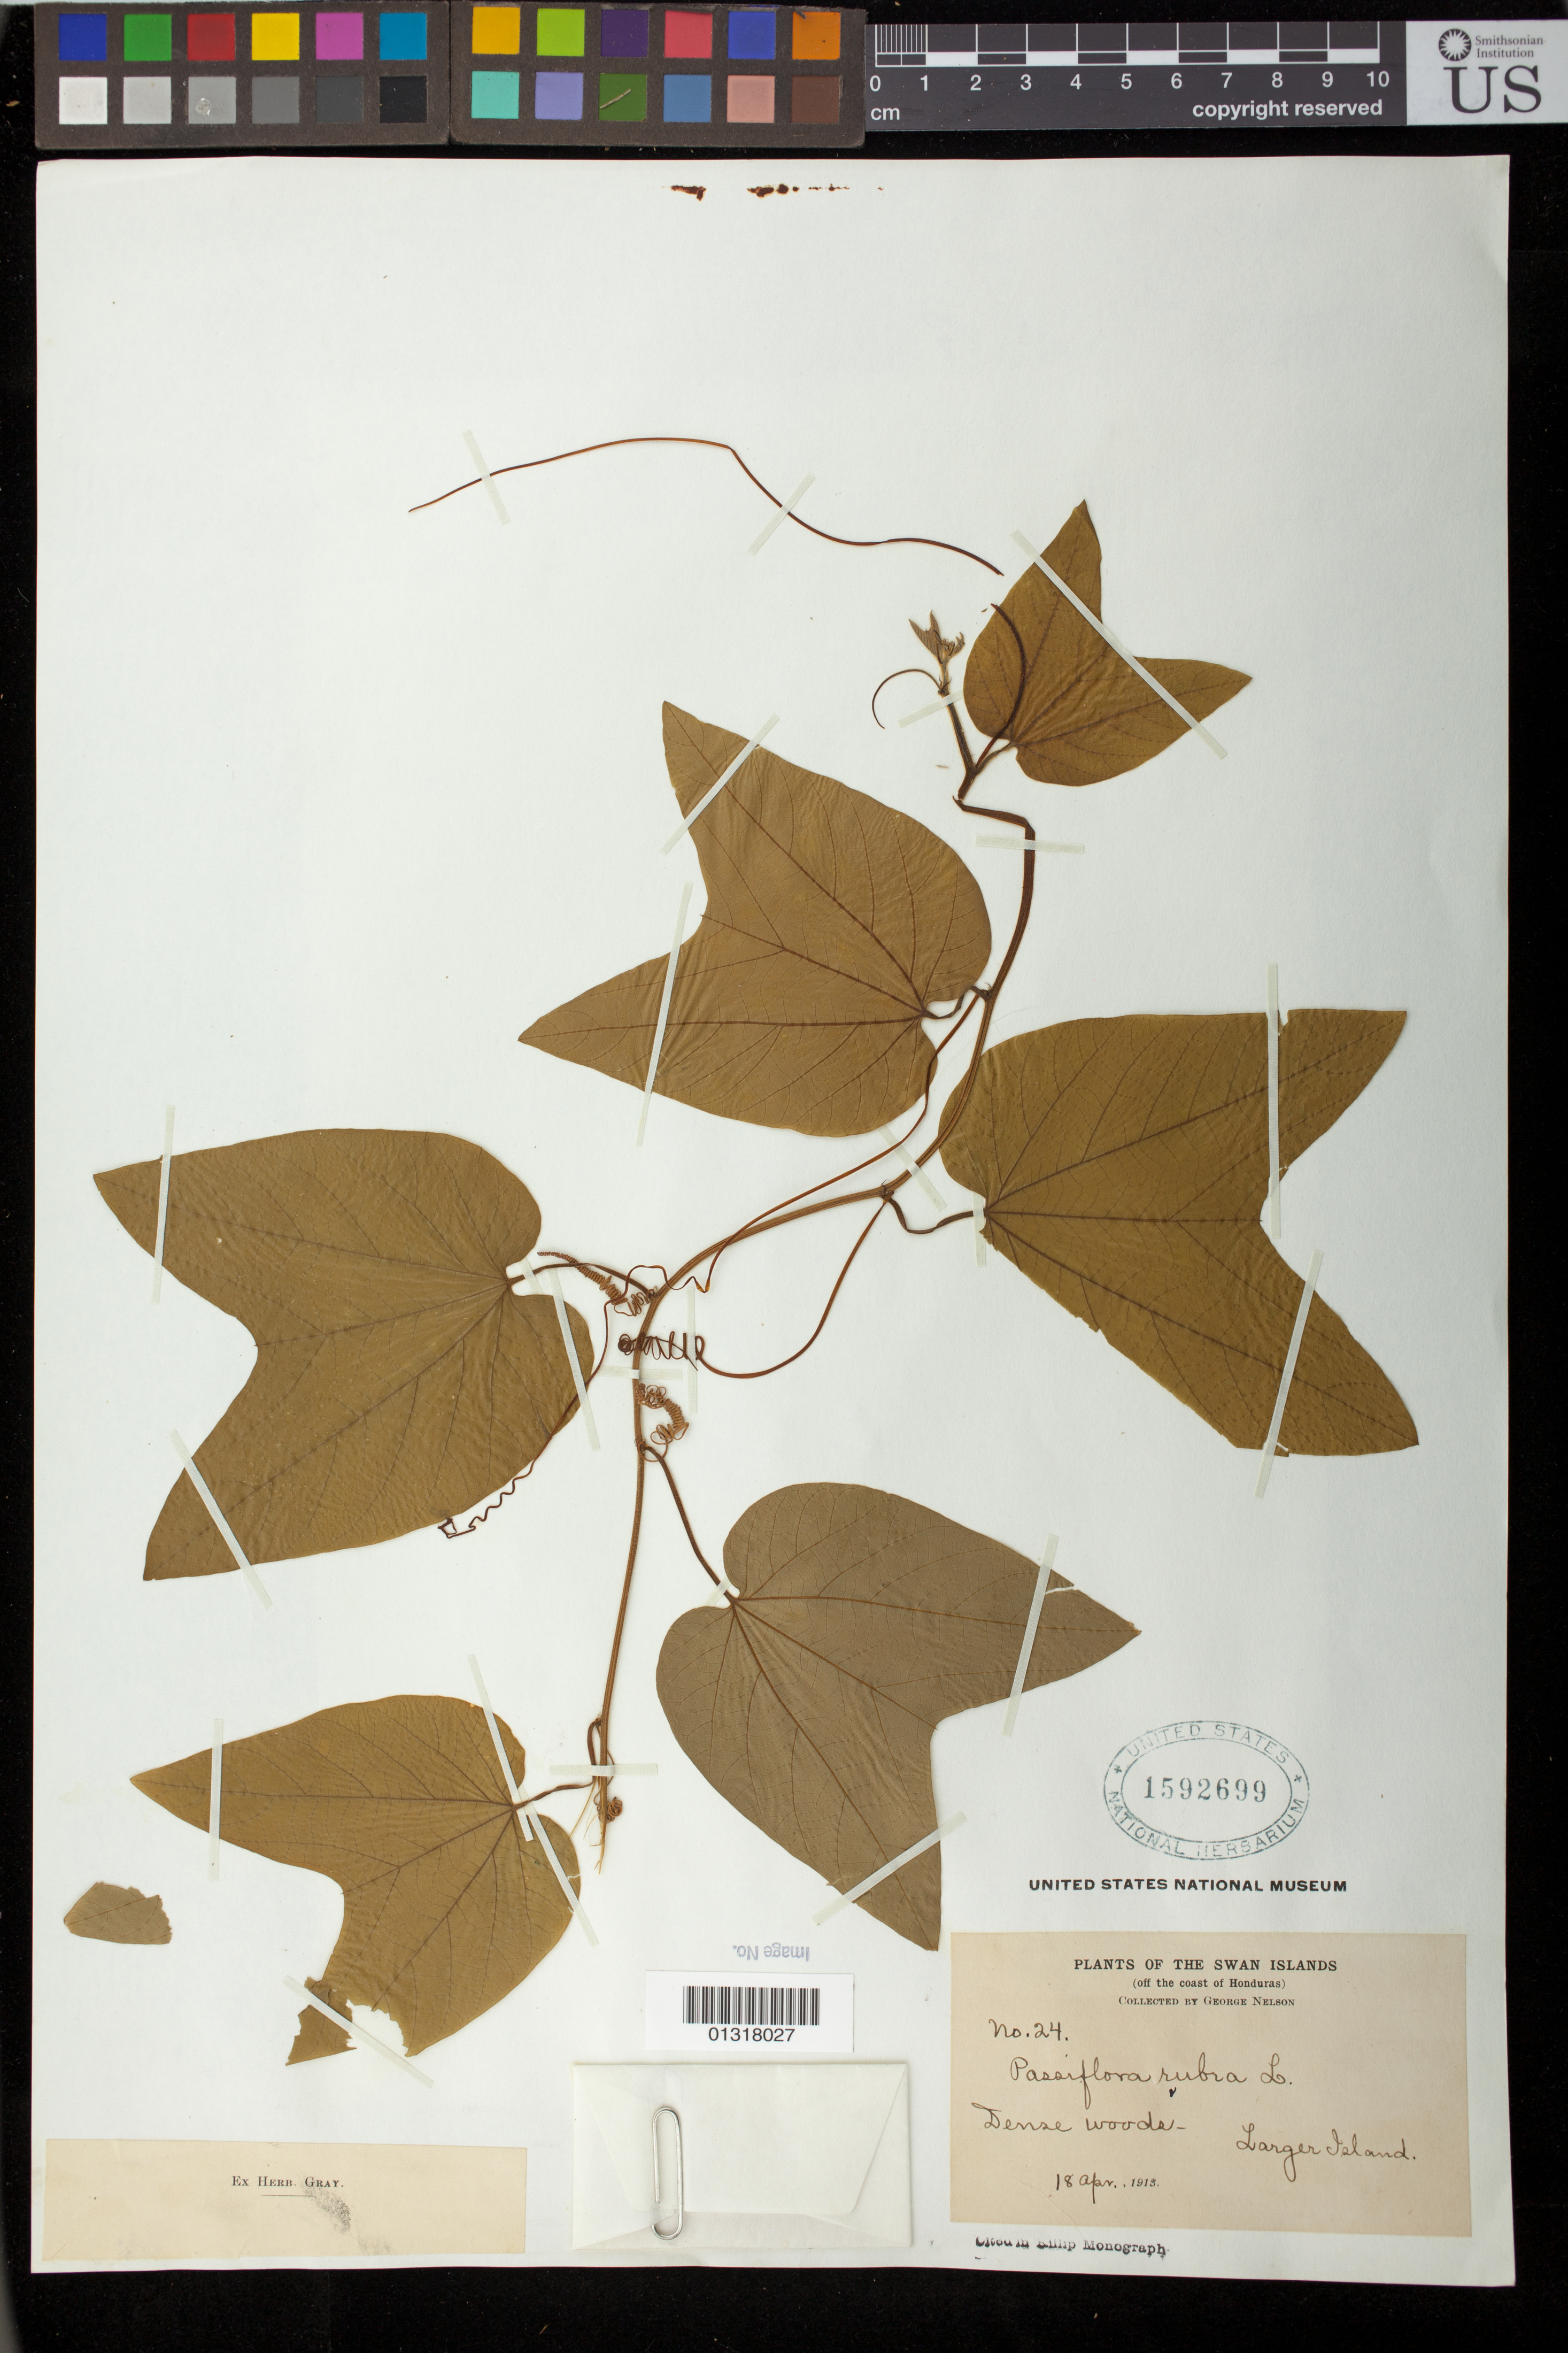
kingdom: Plantae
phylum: Tracheophyta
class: Magnoliopsida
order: Malpighiales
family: Passifloraceae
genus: Passiflora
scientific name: Passiflora rubra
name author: L.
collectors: G. Nelson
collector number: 24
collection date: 1913-04-18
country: Honduras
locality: Swan islands (larger)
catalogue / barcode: US 1592699